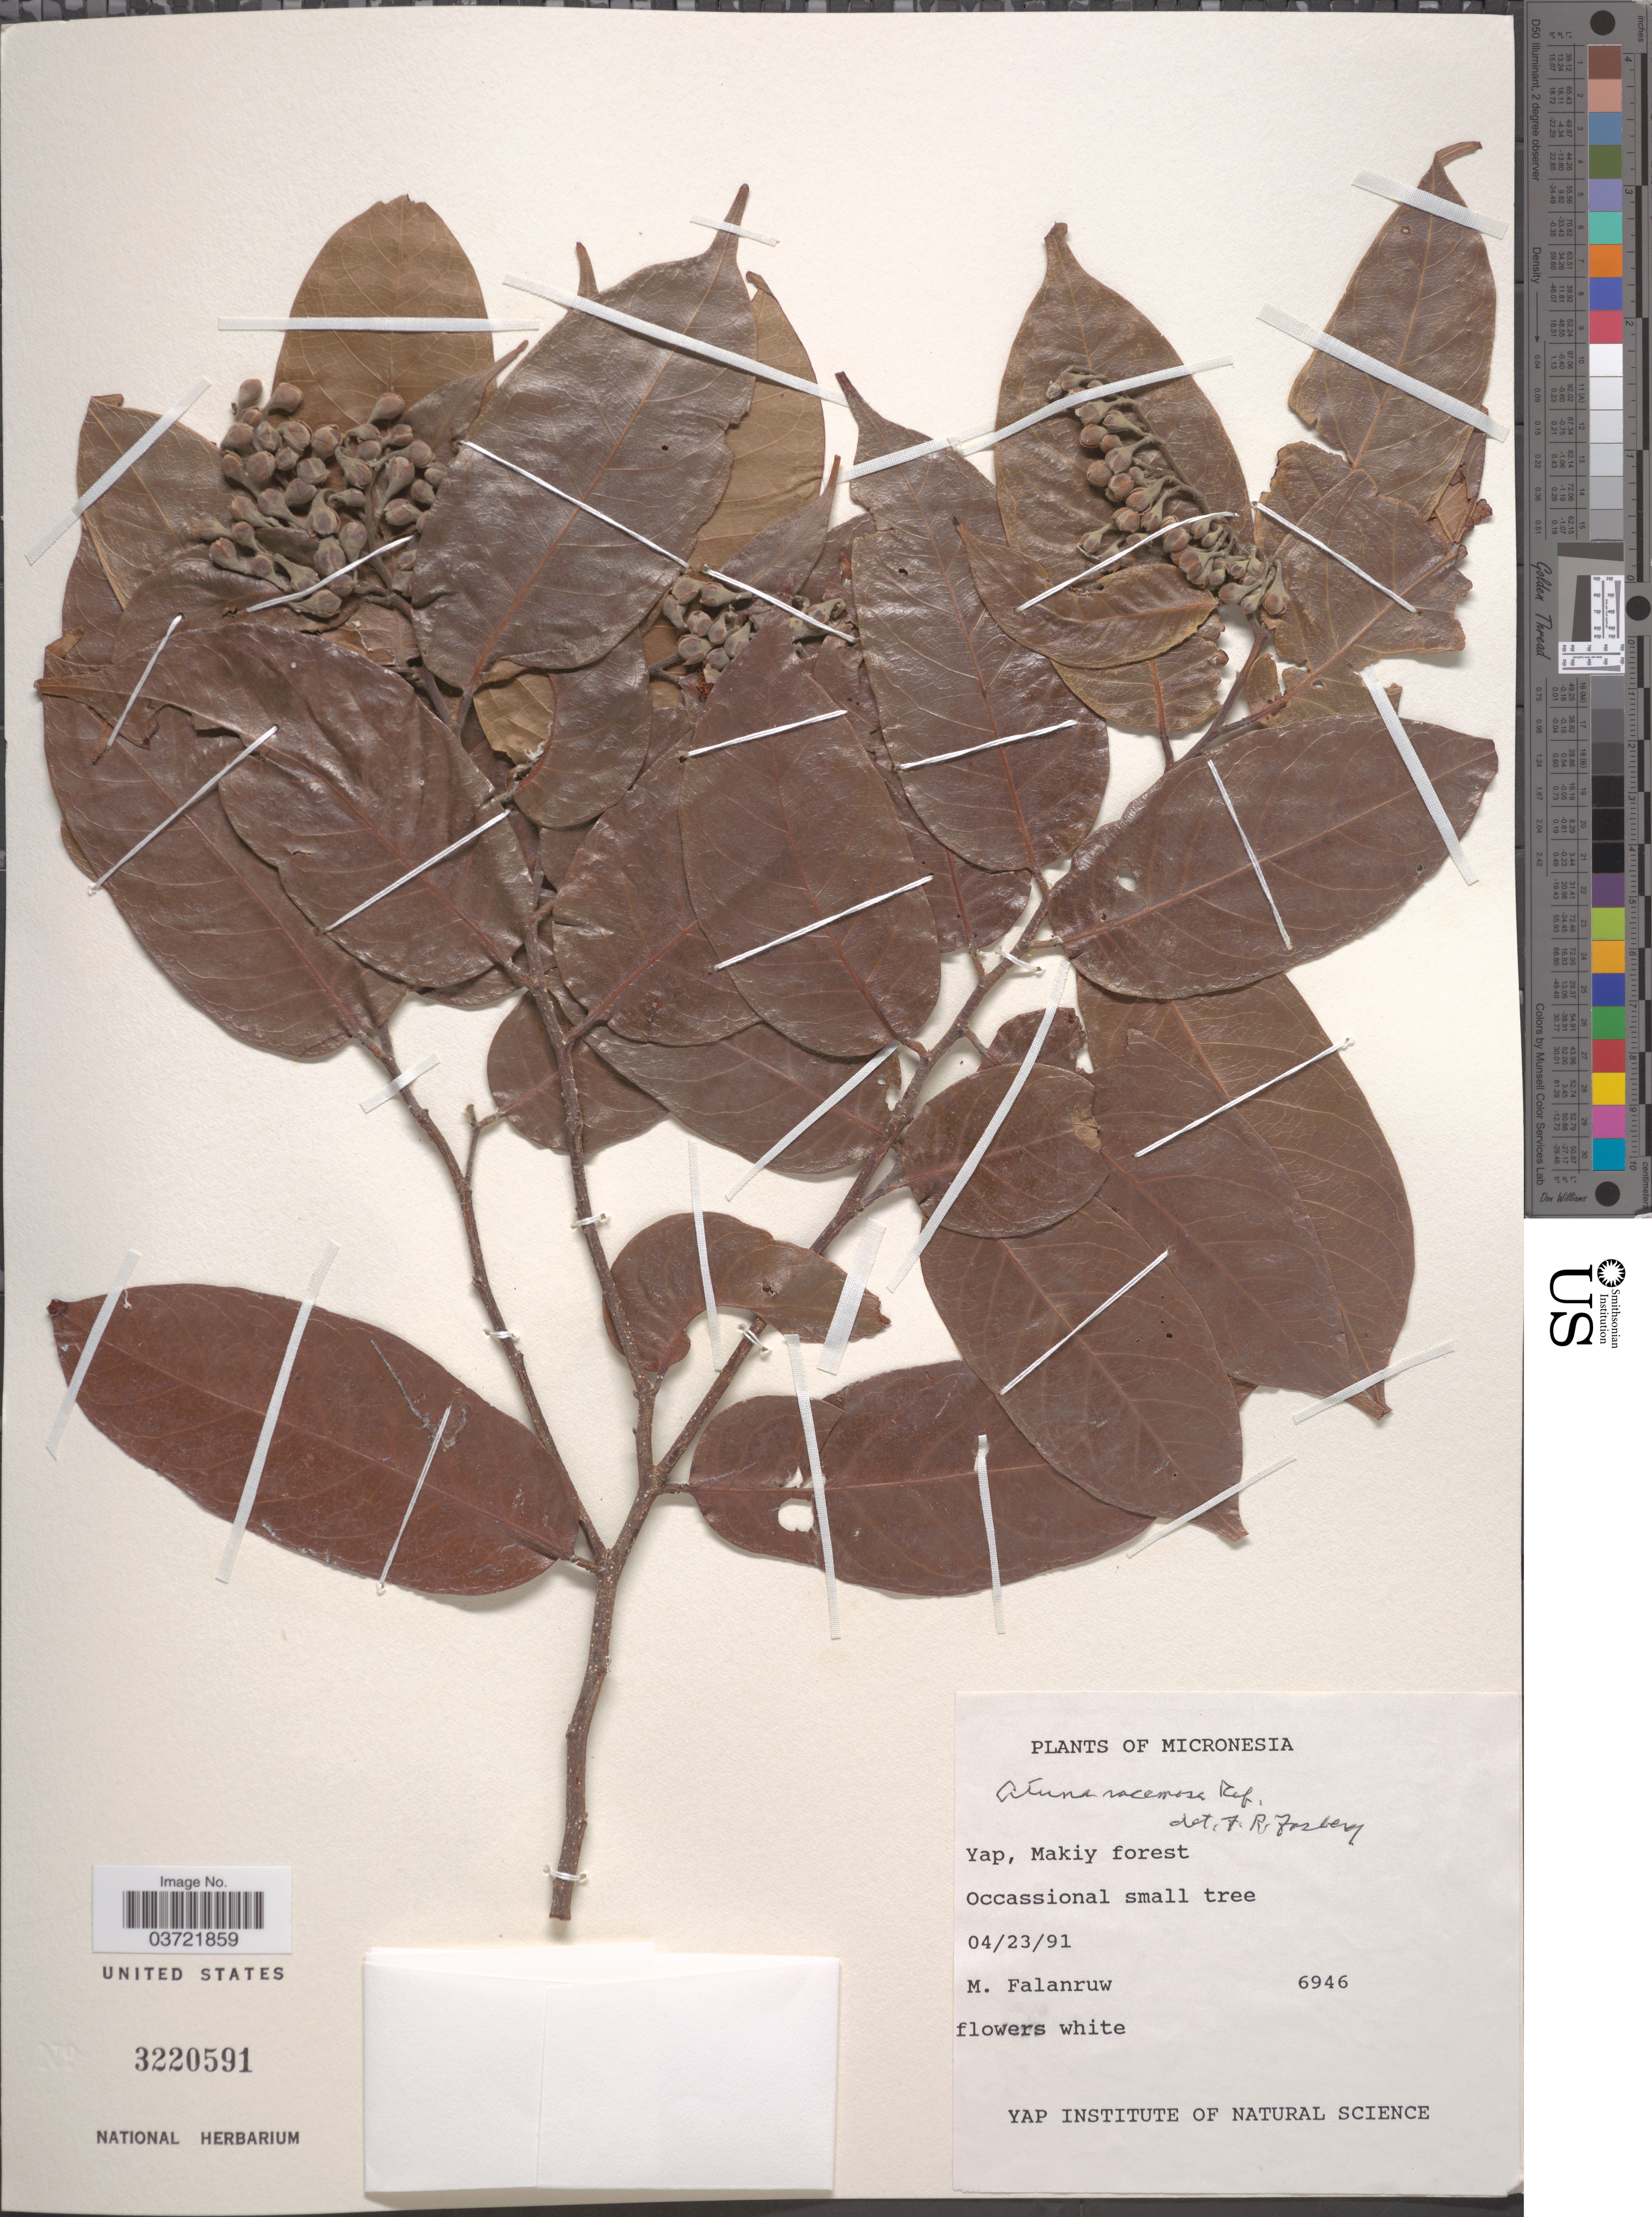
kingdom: Plantae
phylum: Tracheophyta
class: Magnoliopsida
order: Malpighiales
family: Chrysobalanaceae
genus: Atuna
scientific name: Atuna racemosa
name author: Raf.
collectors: M. Falanruw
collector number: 6946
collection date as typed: Transcribed d/m/y: 23/4/91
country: Micronesia, Federated States of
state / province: Yap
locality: Micronesia. Makiy forest.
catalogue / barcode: US 3220591